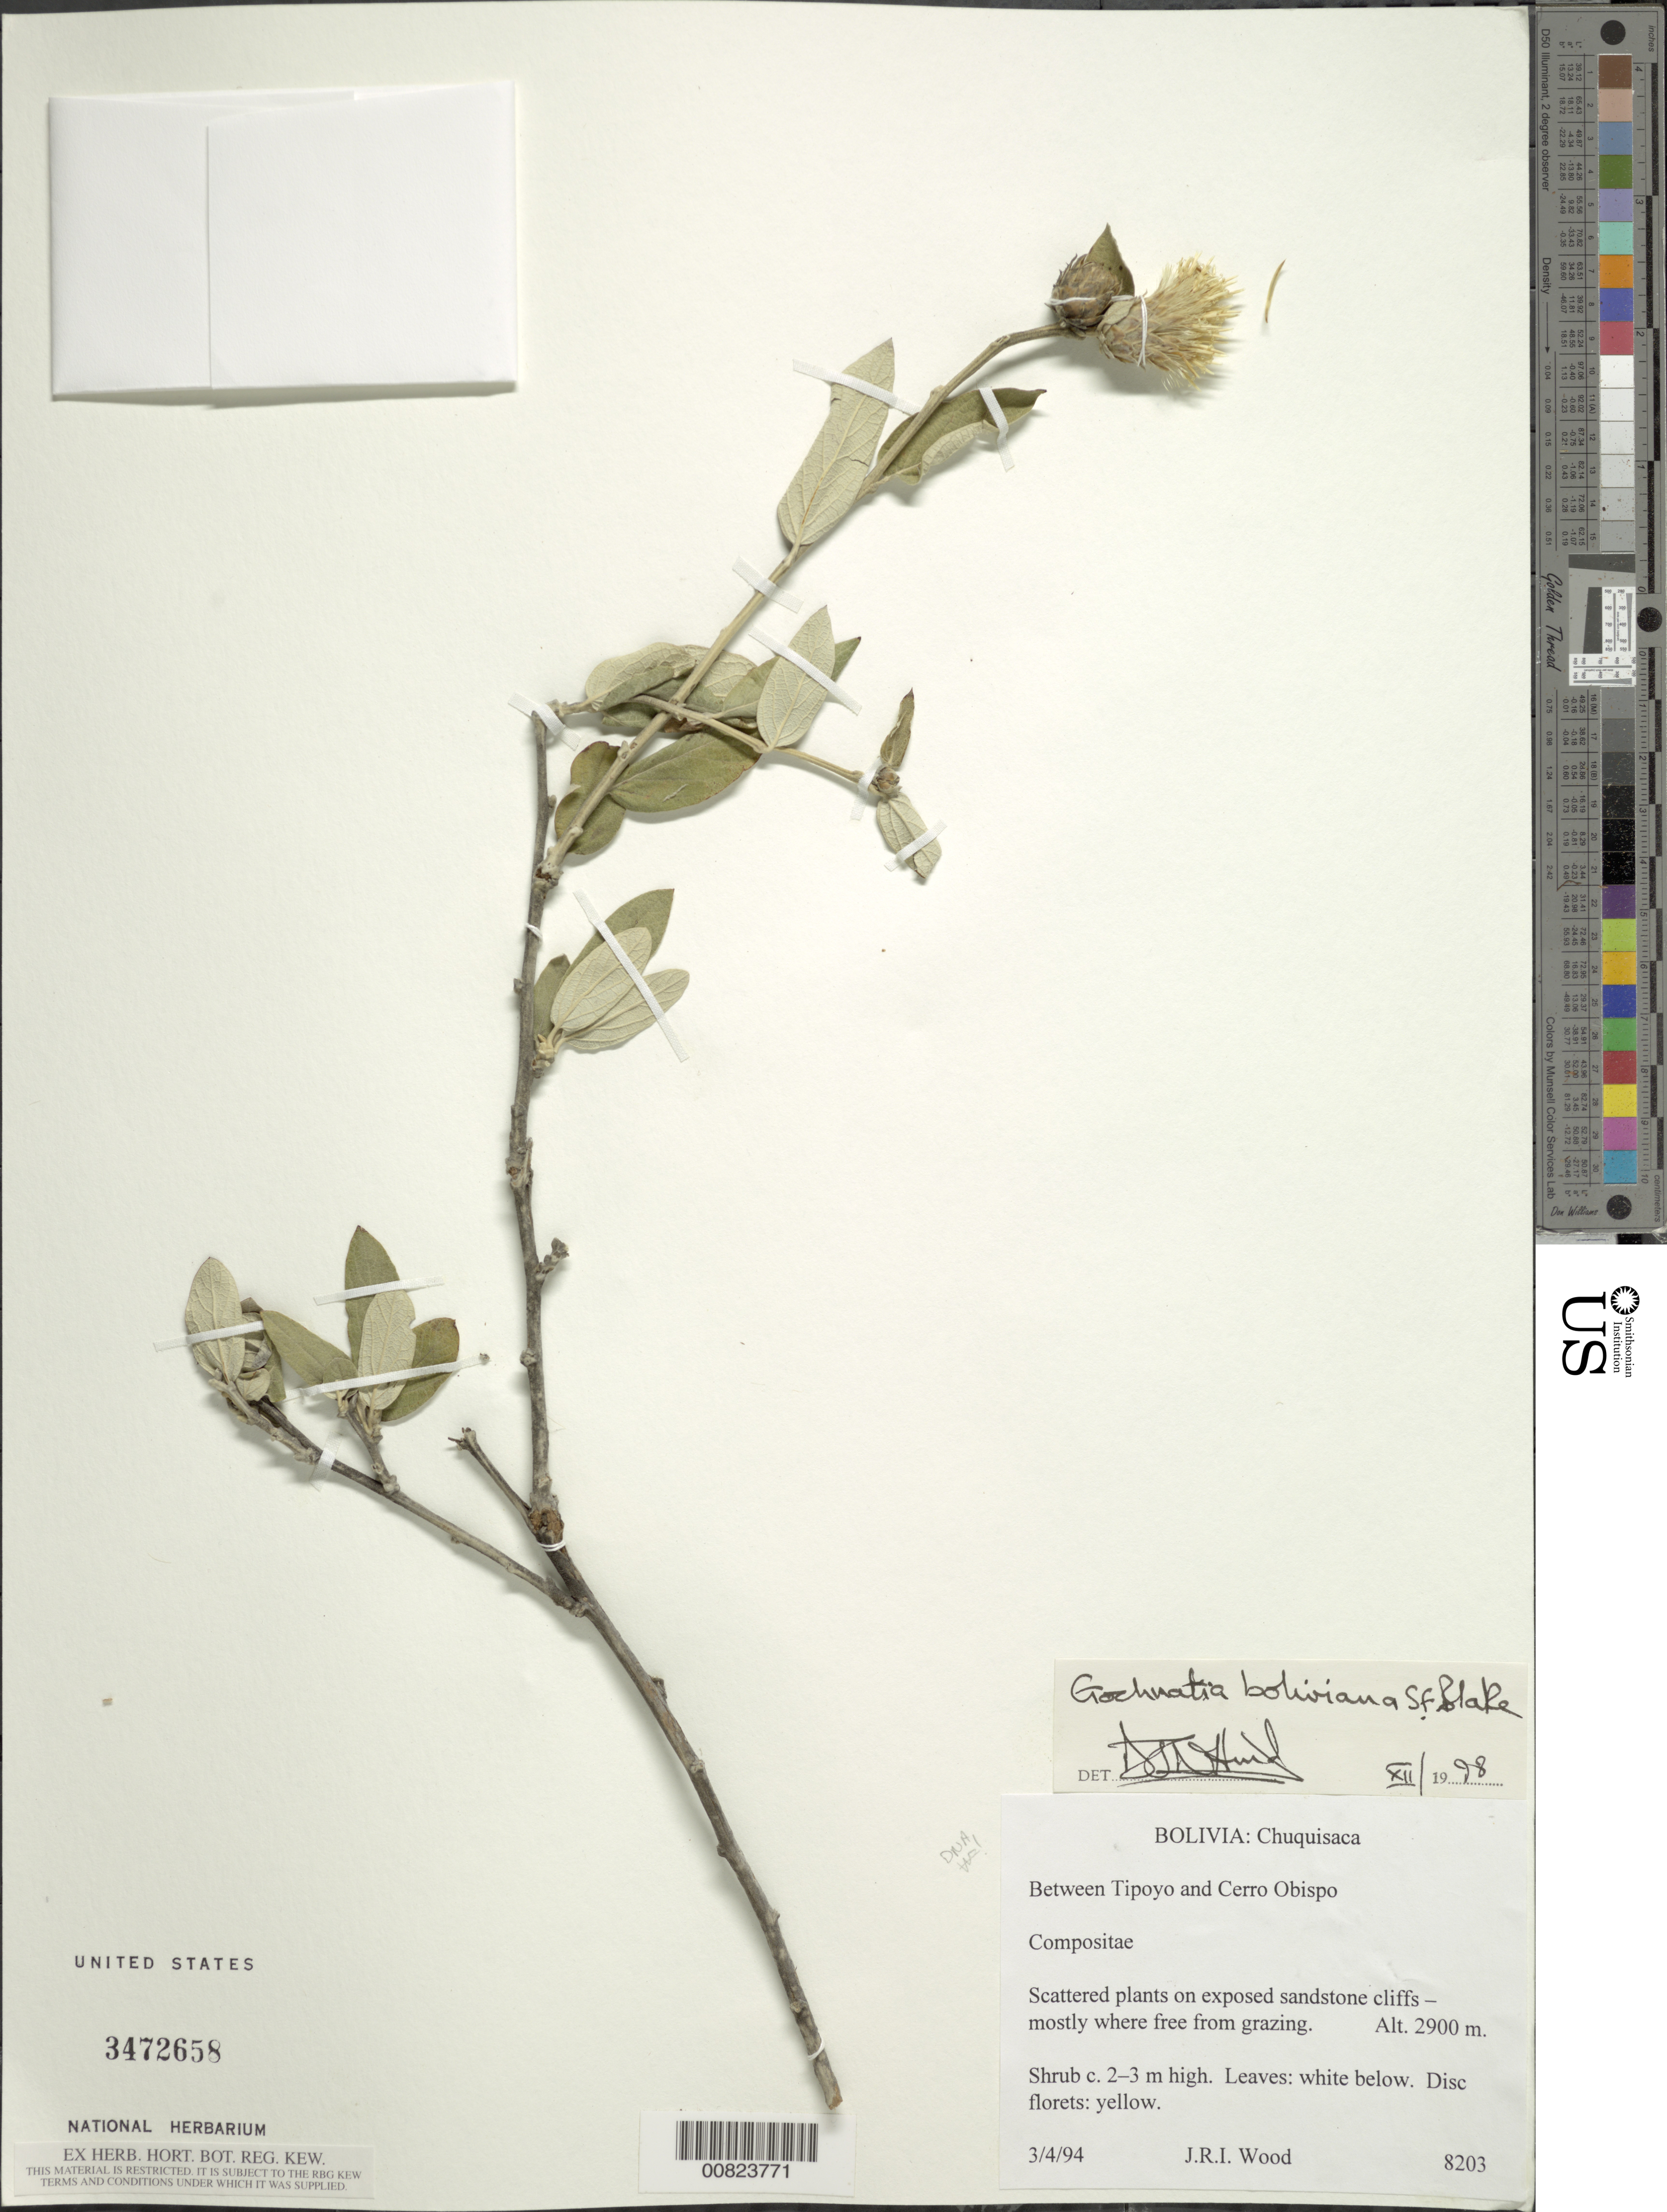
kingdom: Plantae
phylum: Tracheophyta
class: Magnoliopsida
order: Asterales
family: Asteraceae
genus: Gochnatia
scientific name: Gochnatia boliviana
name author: S.F. Blake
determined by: Hind, N.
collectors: J. R. I. Wood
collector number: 8203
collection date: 1994-04-03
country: Bolivia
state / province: Chuquisaca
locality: Tipoyo to Cerro Obispo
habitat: Scattered plants on exposed sandstone cliffs - mostly where free from grazing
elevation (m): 2900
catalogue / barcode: US 3472658